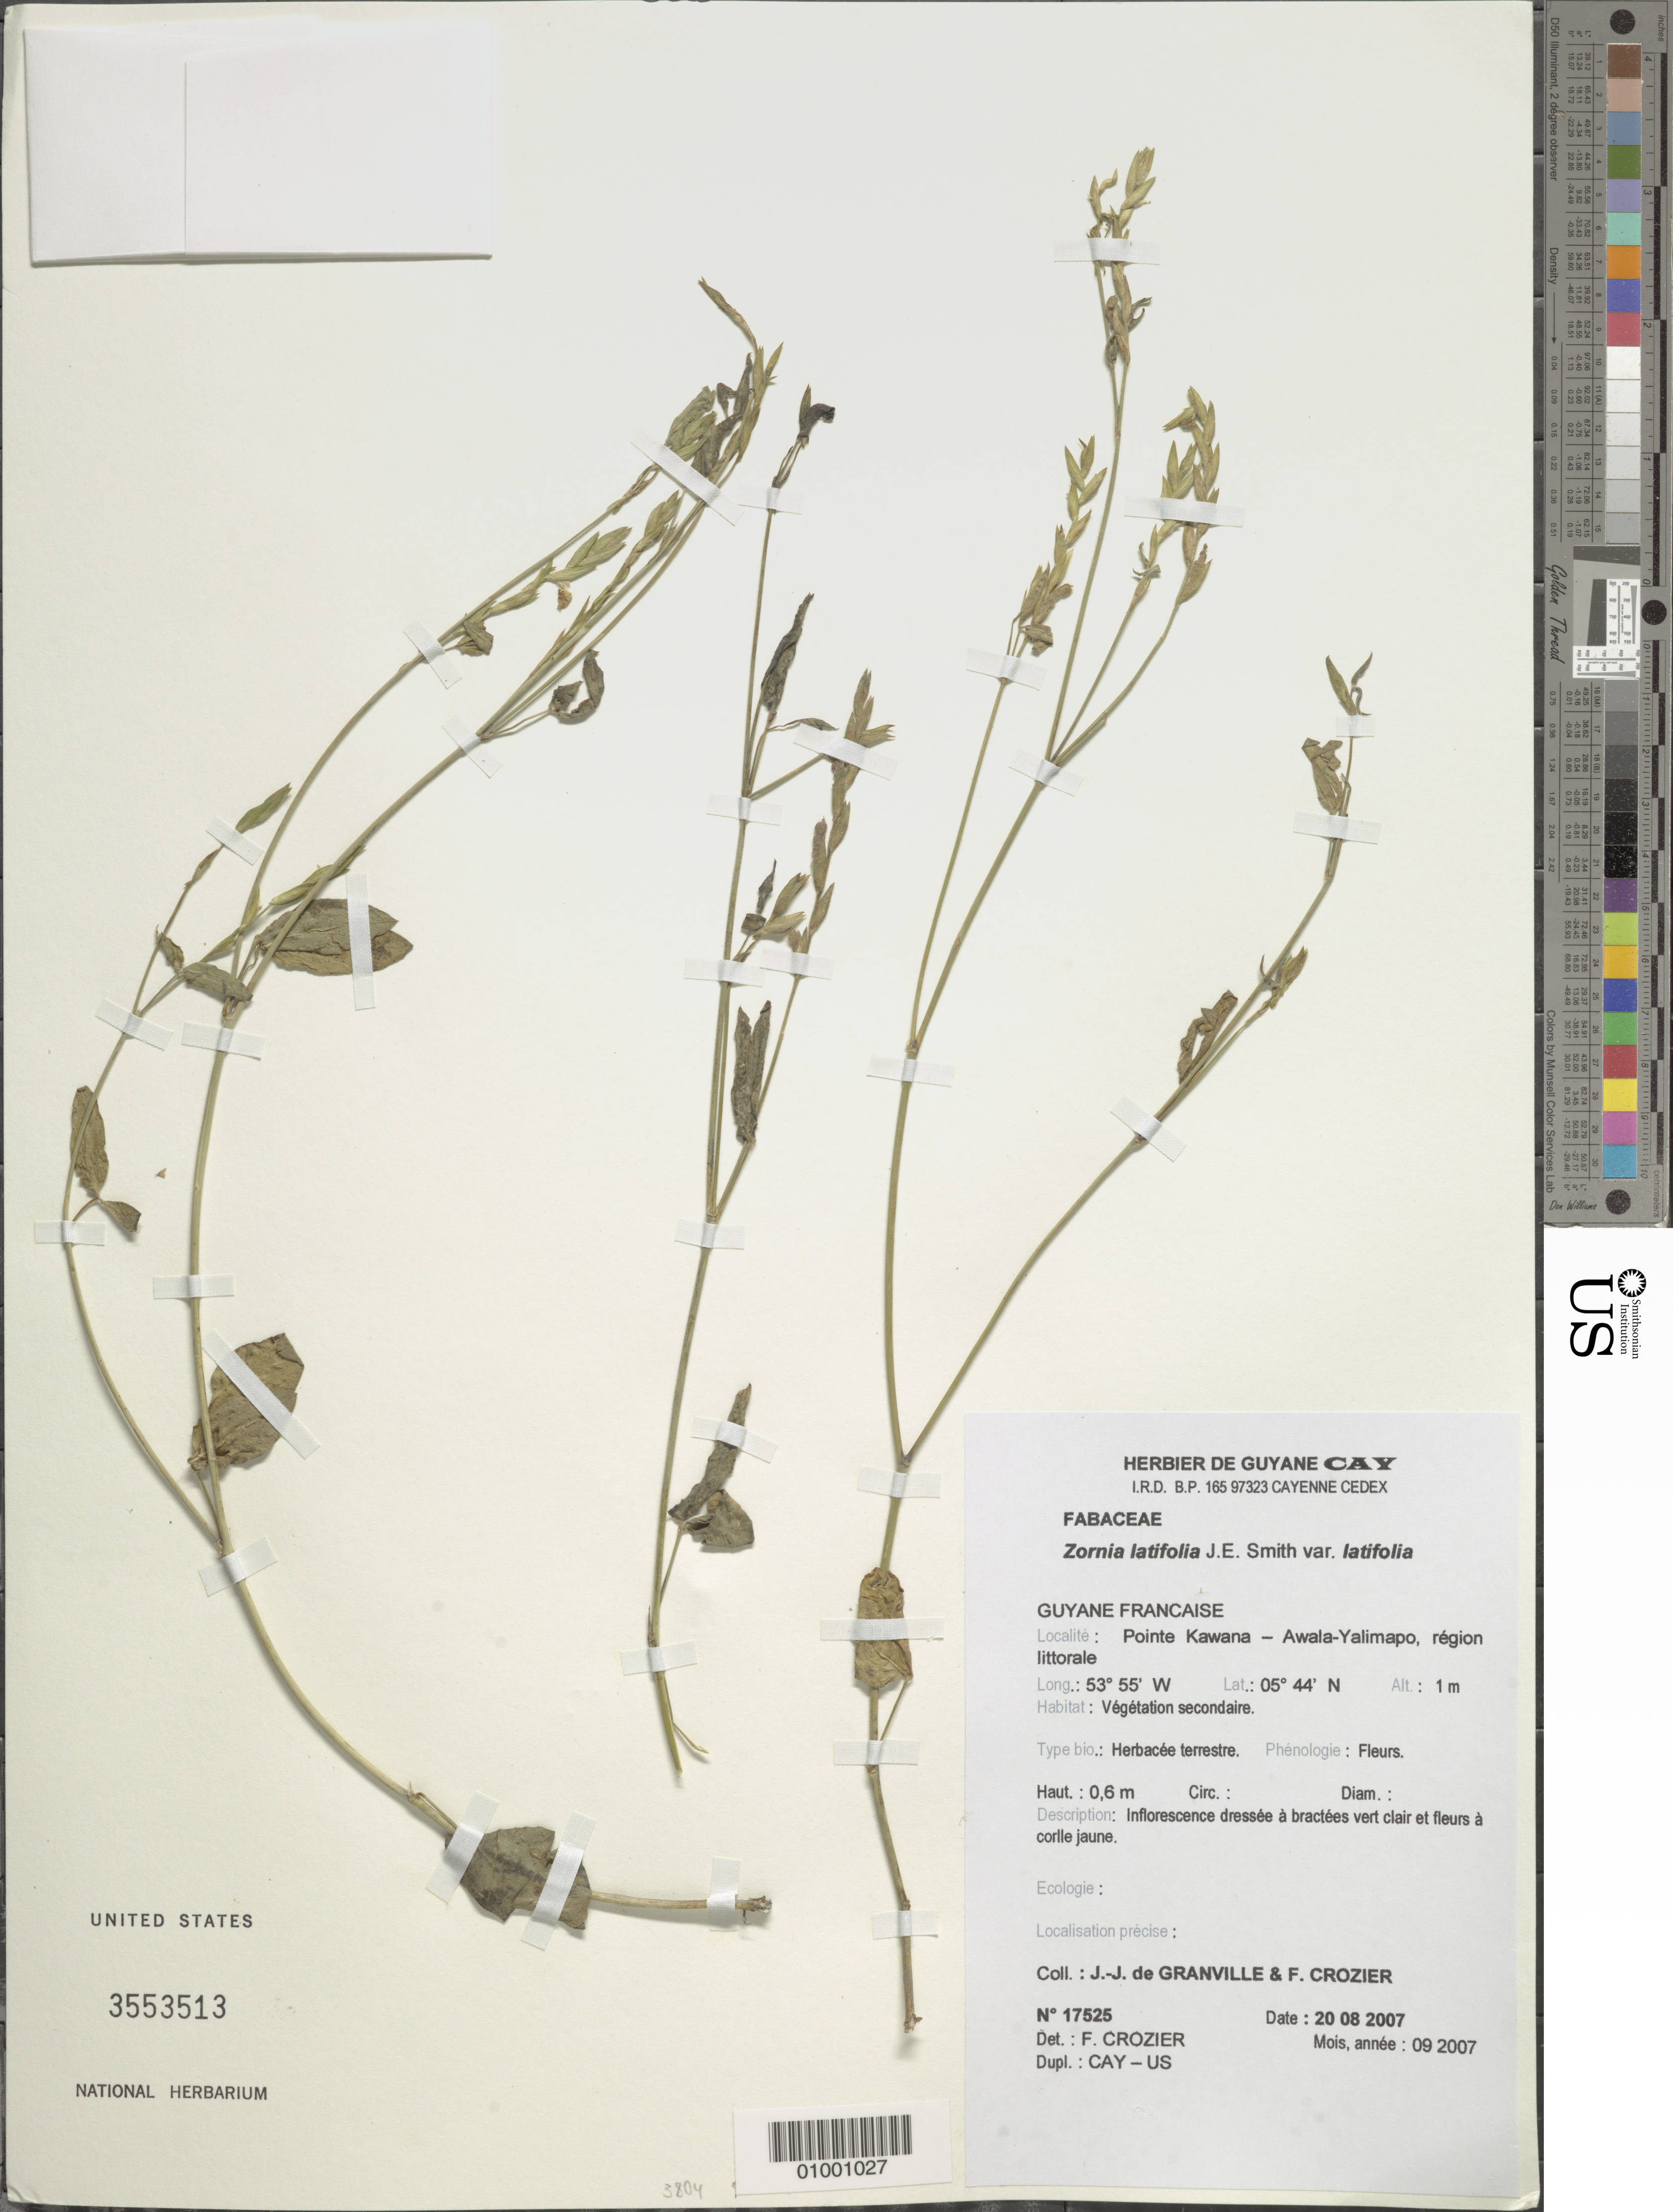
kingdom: Plantae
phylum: Tracheophyta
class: Magnoliopsida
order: Fabales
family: Fabaceae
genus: Zornia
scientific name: Zornia latifolia var. latifolia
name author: Sm.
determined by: Crozier, F.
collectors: J.-J. de Granville & F. Crozier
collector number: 17525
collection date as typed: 20-Aug-07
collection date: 2007-08-20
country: French Guiana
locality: Pointe Kawana - Awala-Yalimapo, region littorale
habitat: Vegetation secondaire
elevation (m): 1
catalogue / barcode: US 3553513